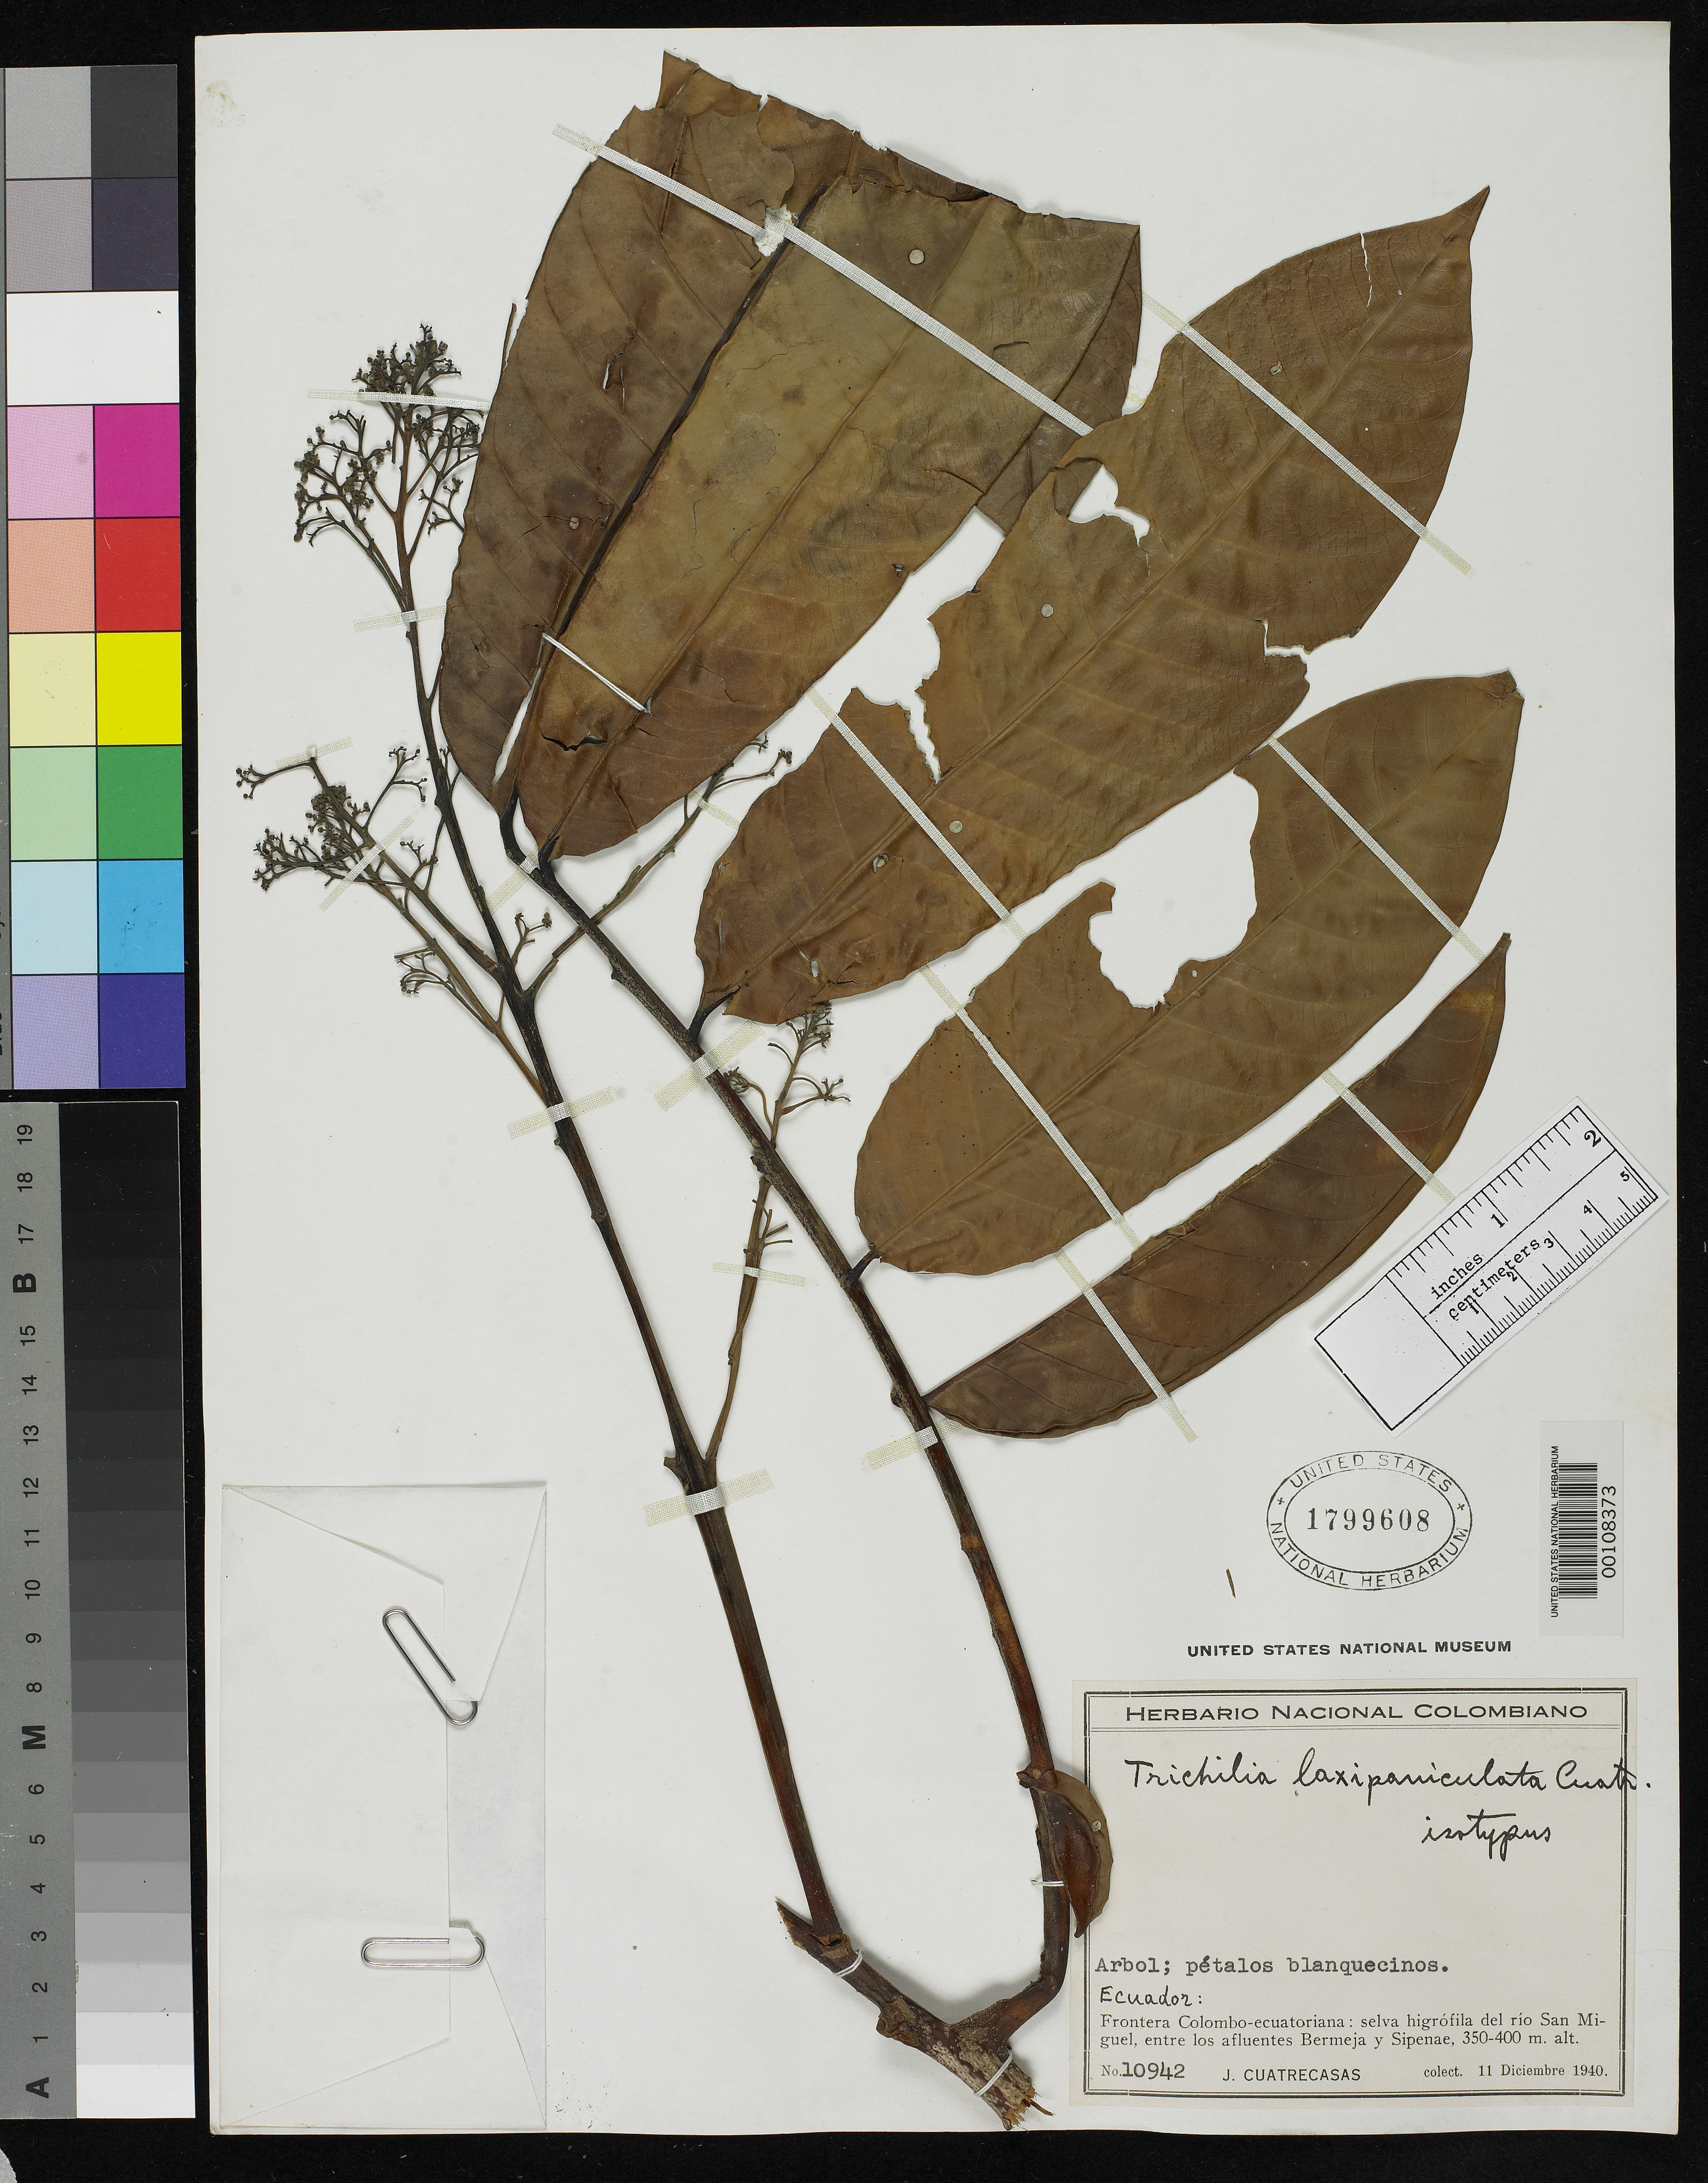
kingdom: Plantae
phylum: Tracheophyta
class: Magnoliopsida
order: Sapindales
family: Meliaceae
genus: Trichilia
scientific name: Trichilia laxipaniculata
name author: Cuatrec.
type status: Isotype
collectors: J. Cuatrecasas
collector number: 10942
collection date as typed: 11 Dec 1940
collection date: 1940-12-11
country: Ecuador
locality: Rio Sal Miguel, between the tributaries Bermejaand SiPenae.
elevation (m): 350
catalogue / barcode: US 1799608